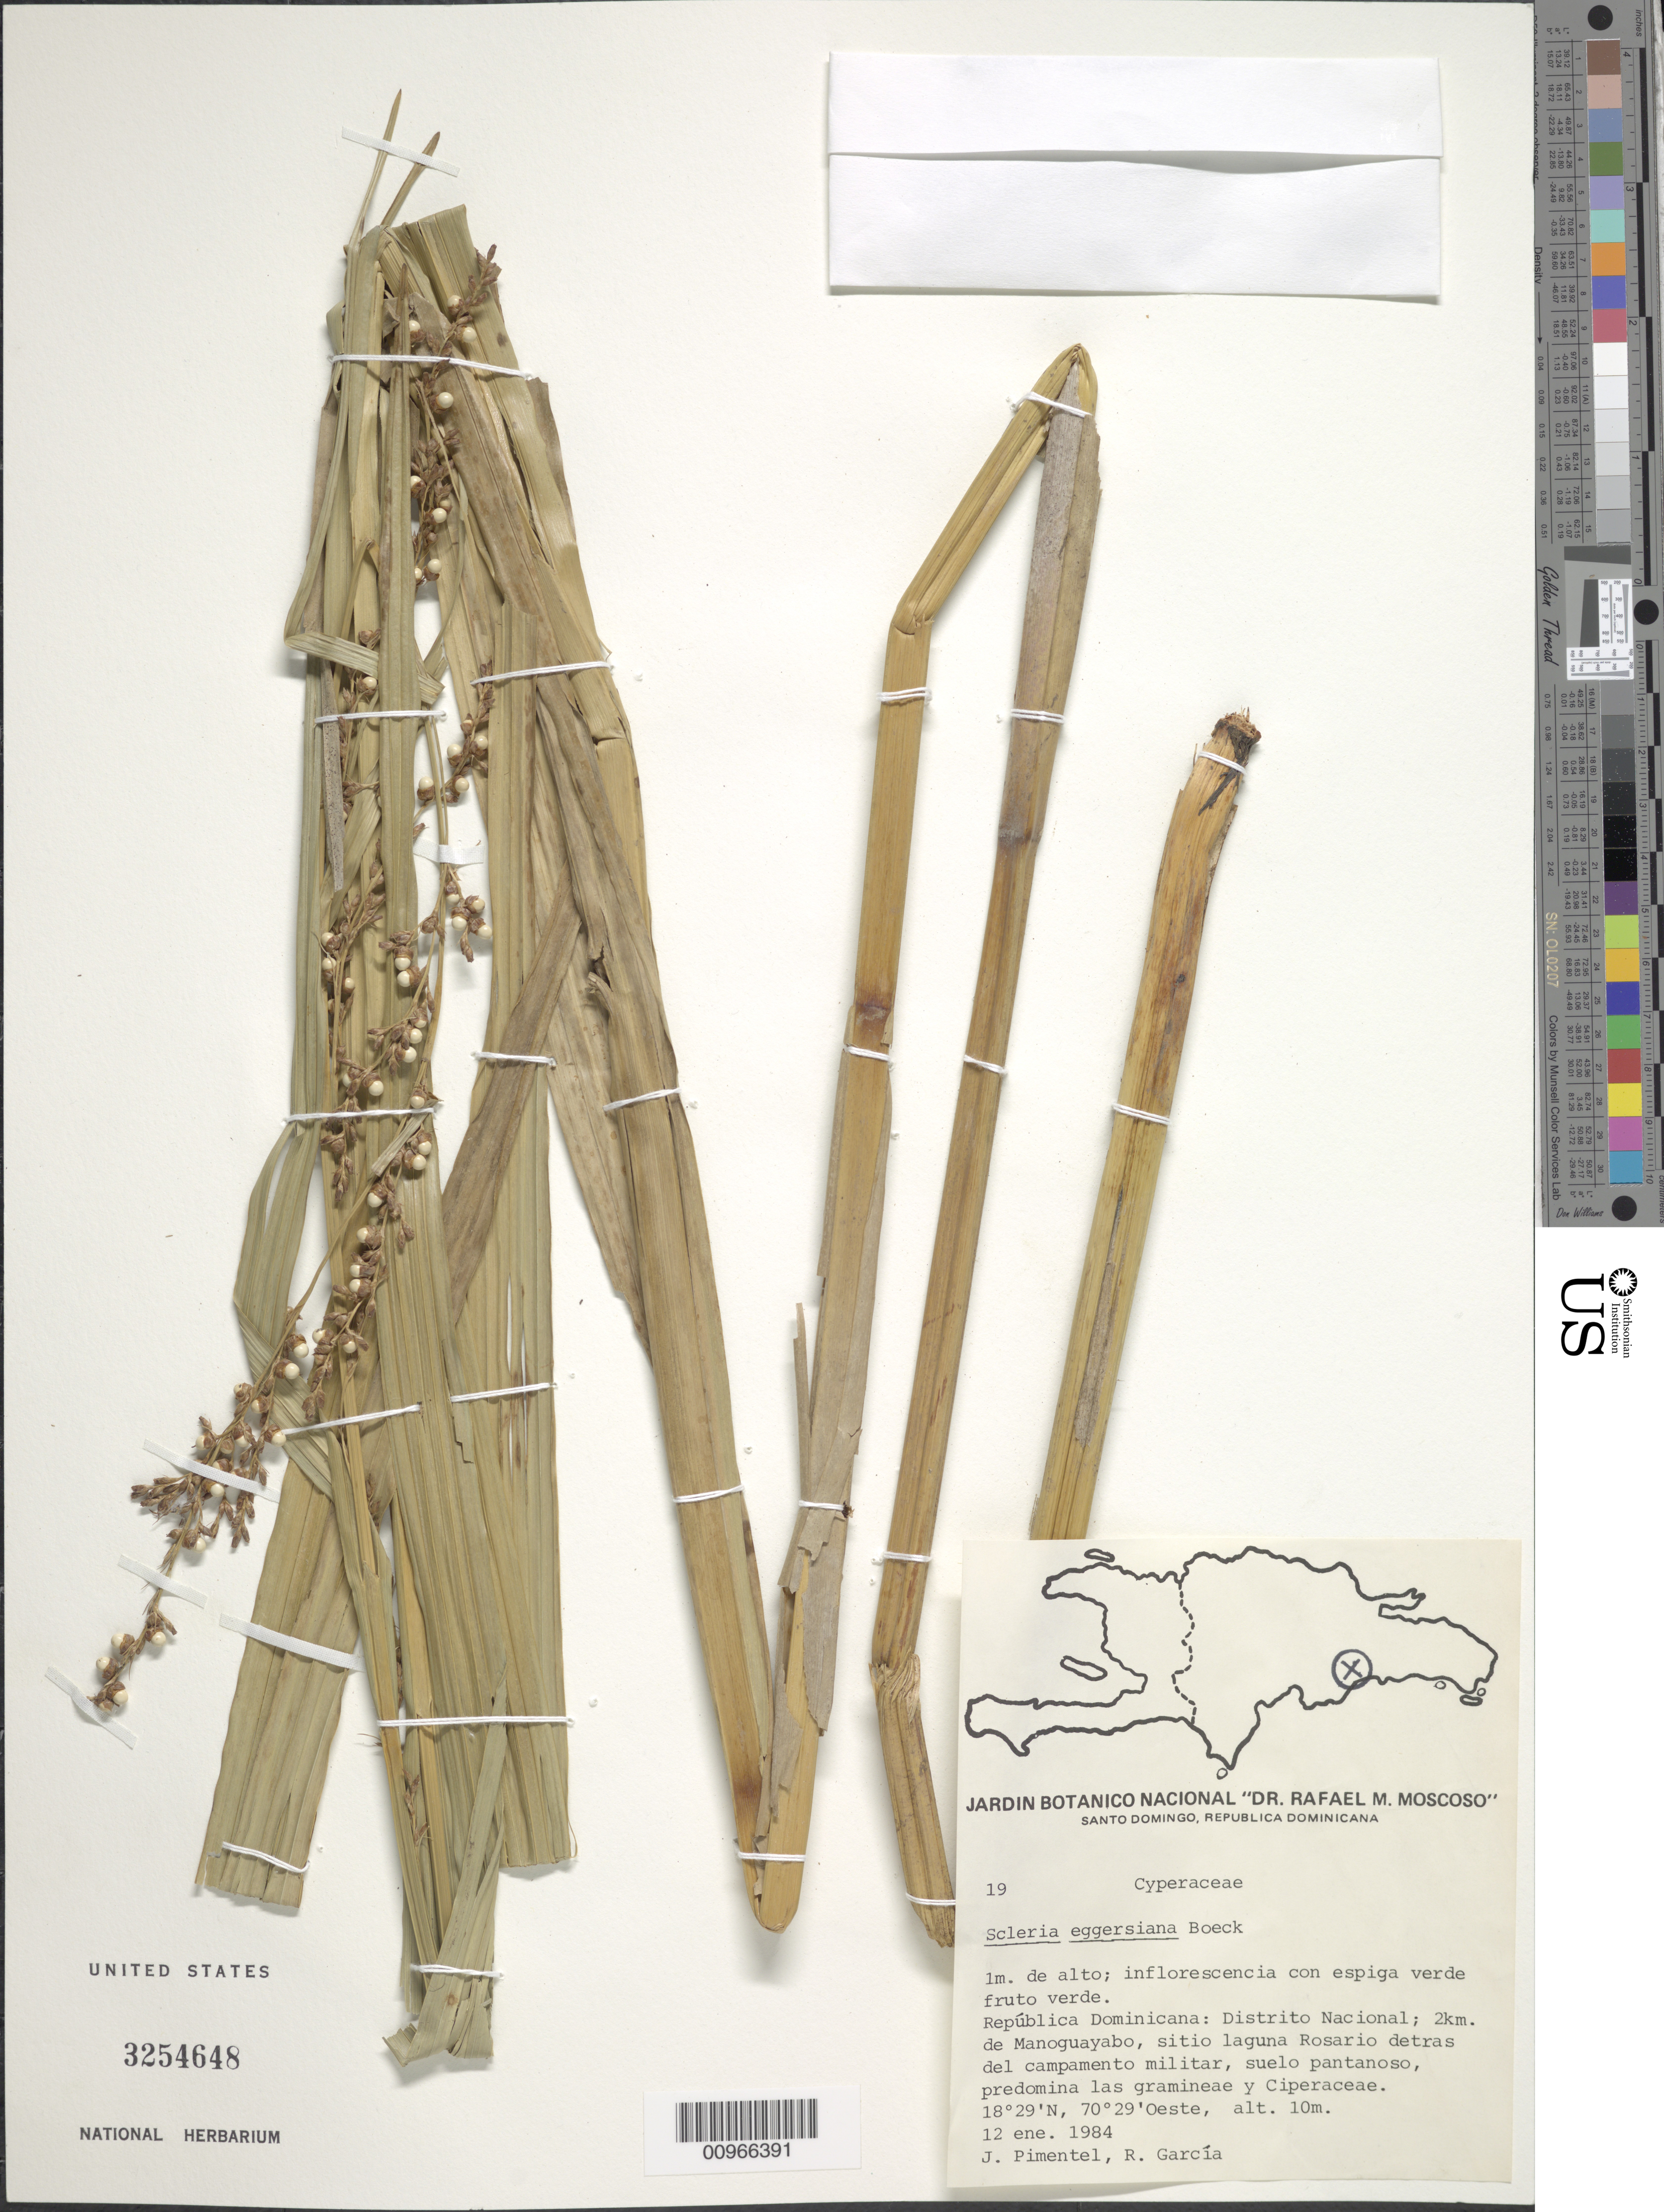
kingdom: Plantae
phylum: Tracheophyta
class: Liliopsida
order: Poales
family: Cyperaceae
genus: Scleria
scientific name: Scleria eggersiana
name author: Boeckeler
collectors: J. Pimentel & R. G. García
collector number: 19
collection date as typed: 12 Jan 1984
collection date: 1984-01-12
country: Dominican Republic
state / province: Distrito Nacional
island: Hispaniola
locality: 2 km. de Manoguayabo, sitio laguna Rosario detras del campamento militar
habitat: Suelo pantanoso, predomina las gramineae y Ciperaceae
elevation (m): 10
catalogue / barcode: US 3254648